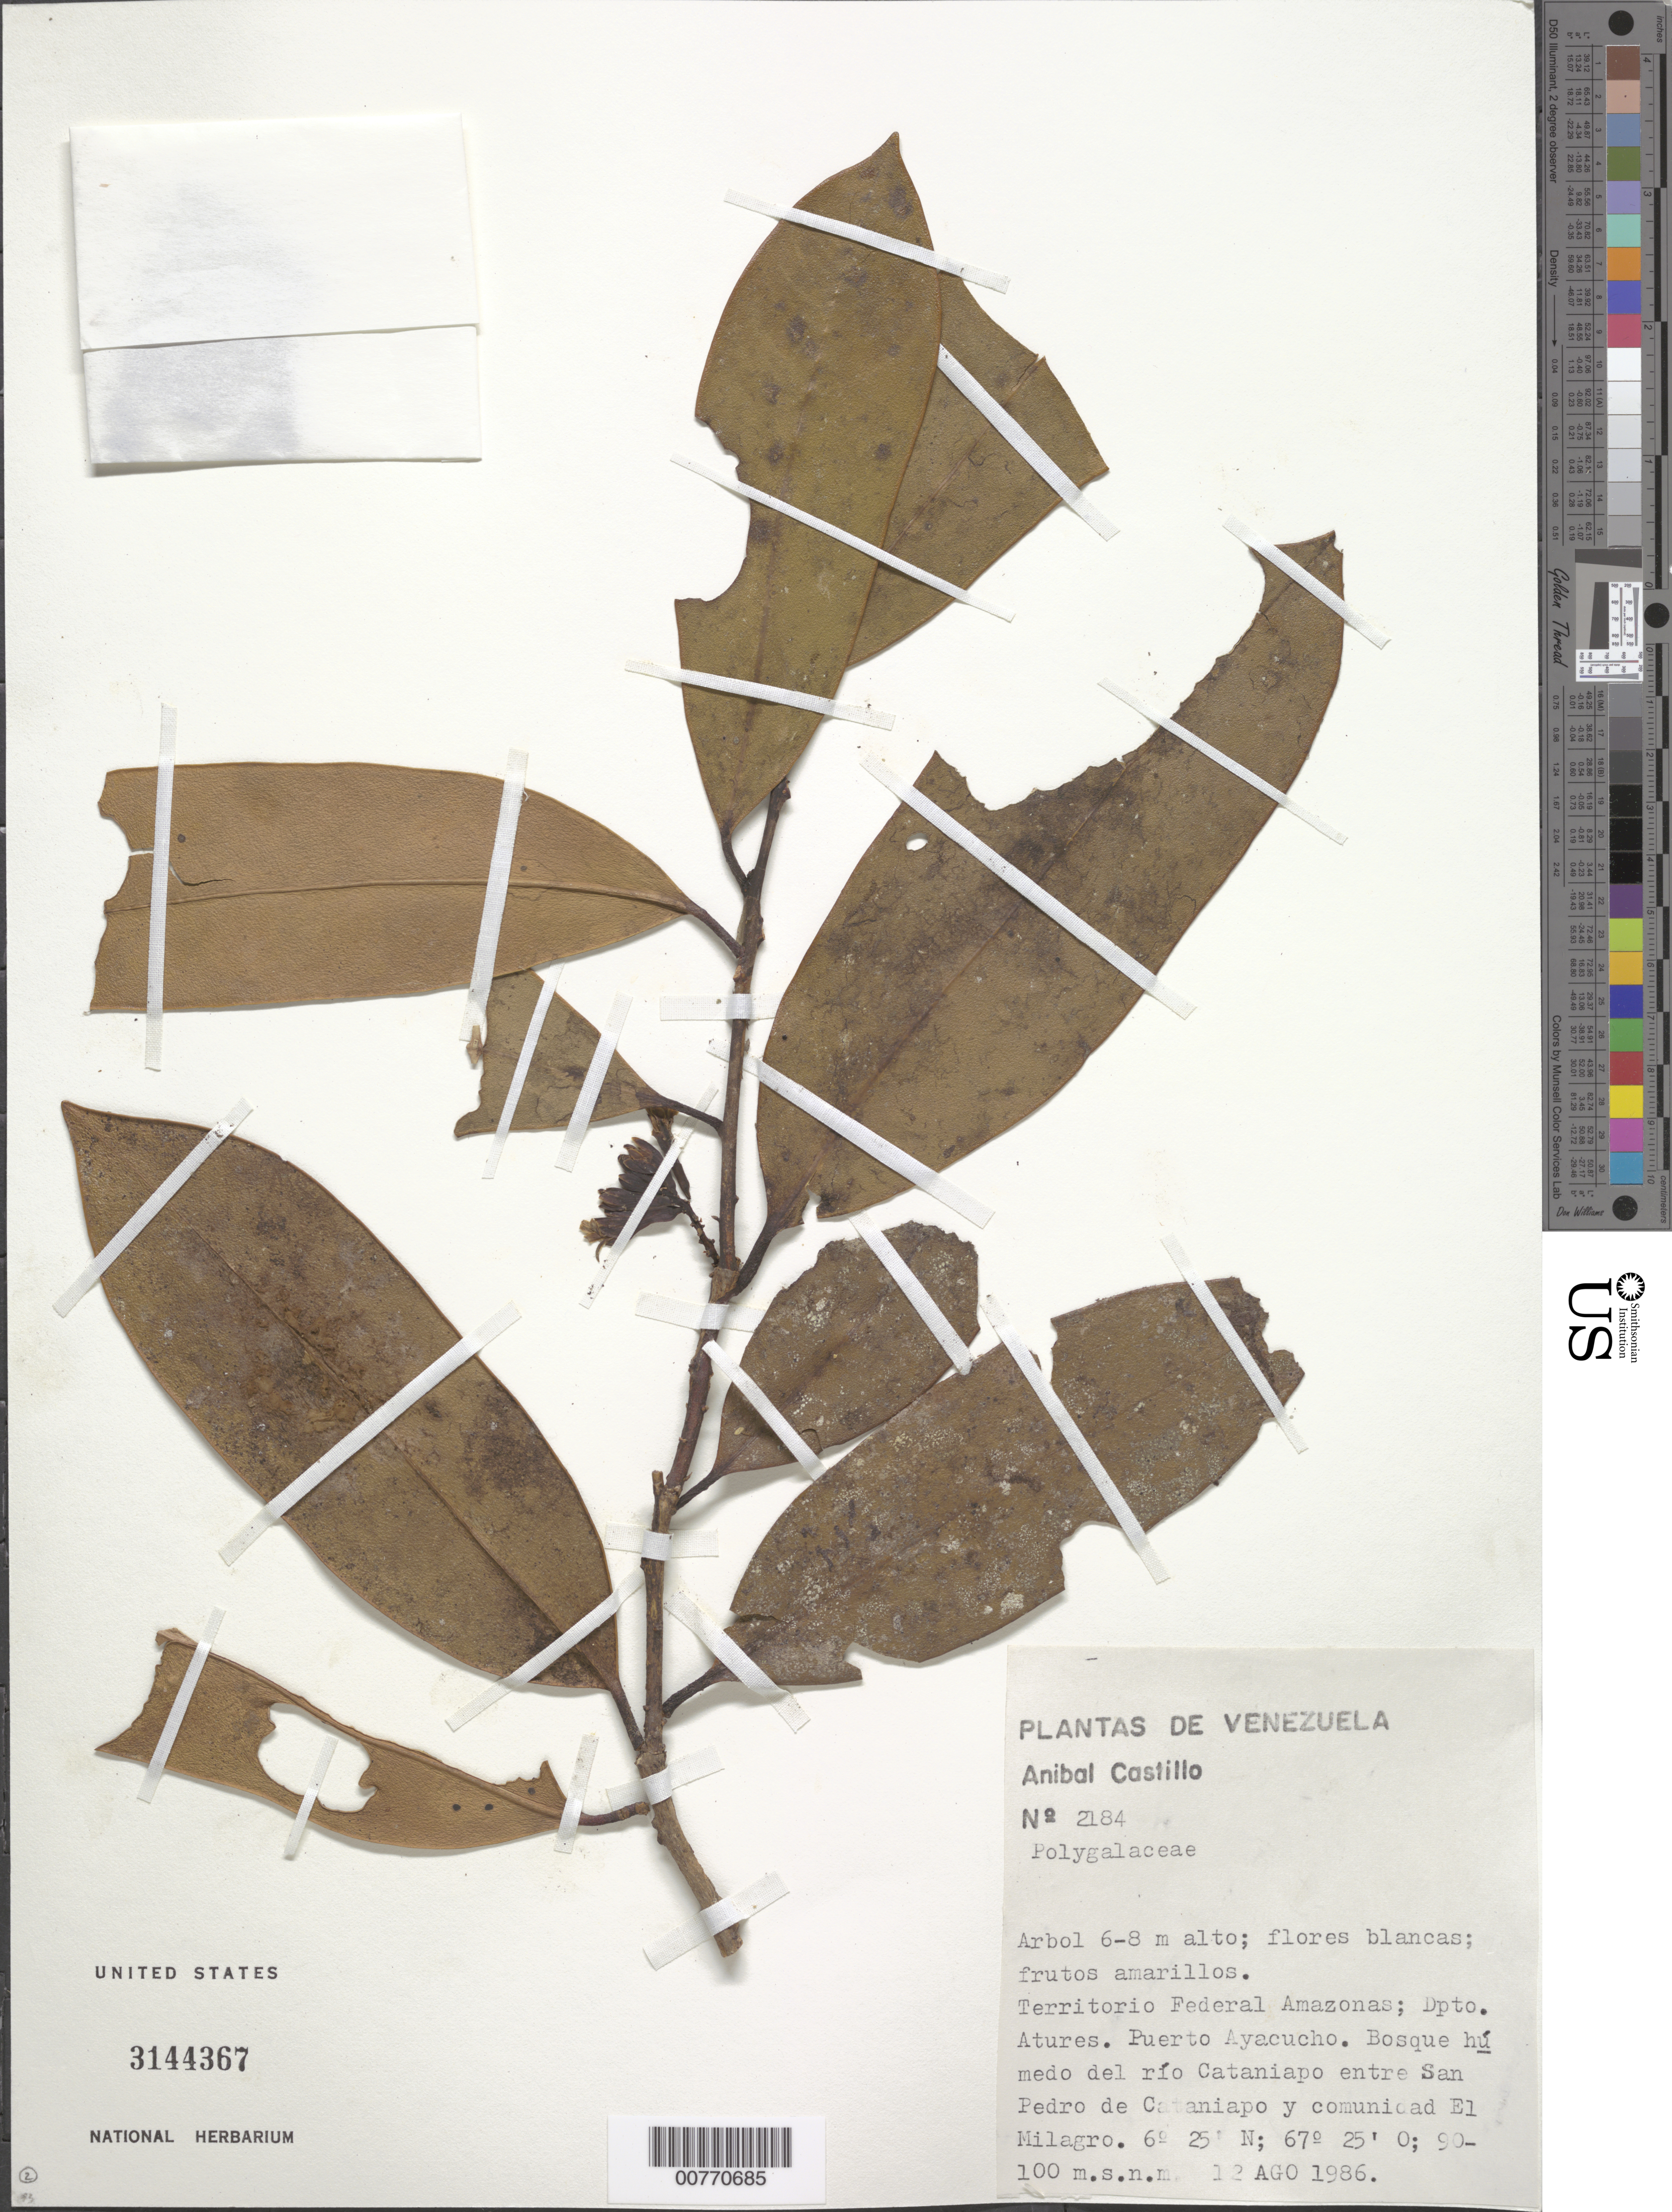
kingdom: Plantae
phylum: Tracheophyta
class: Magnoliopsida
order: Fabales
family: Polygalaceae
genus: Moutabea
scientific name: Moutabea sp.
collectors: A. Castillo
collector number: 2184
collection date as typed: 12-Aug-86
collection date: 1986-08-12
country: Venezuela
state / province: Amazonas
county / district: Atures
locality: Puerto Ayacucho, Río Cataniapo, entre San Pedro de Cataniapo y comunidad El Milagro.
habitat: Bosque húmedo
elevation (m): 90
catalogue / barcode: US 3144367